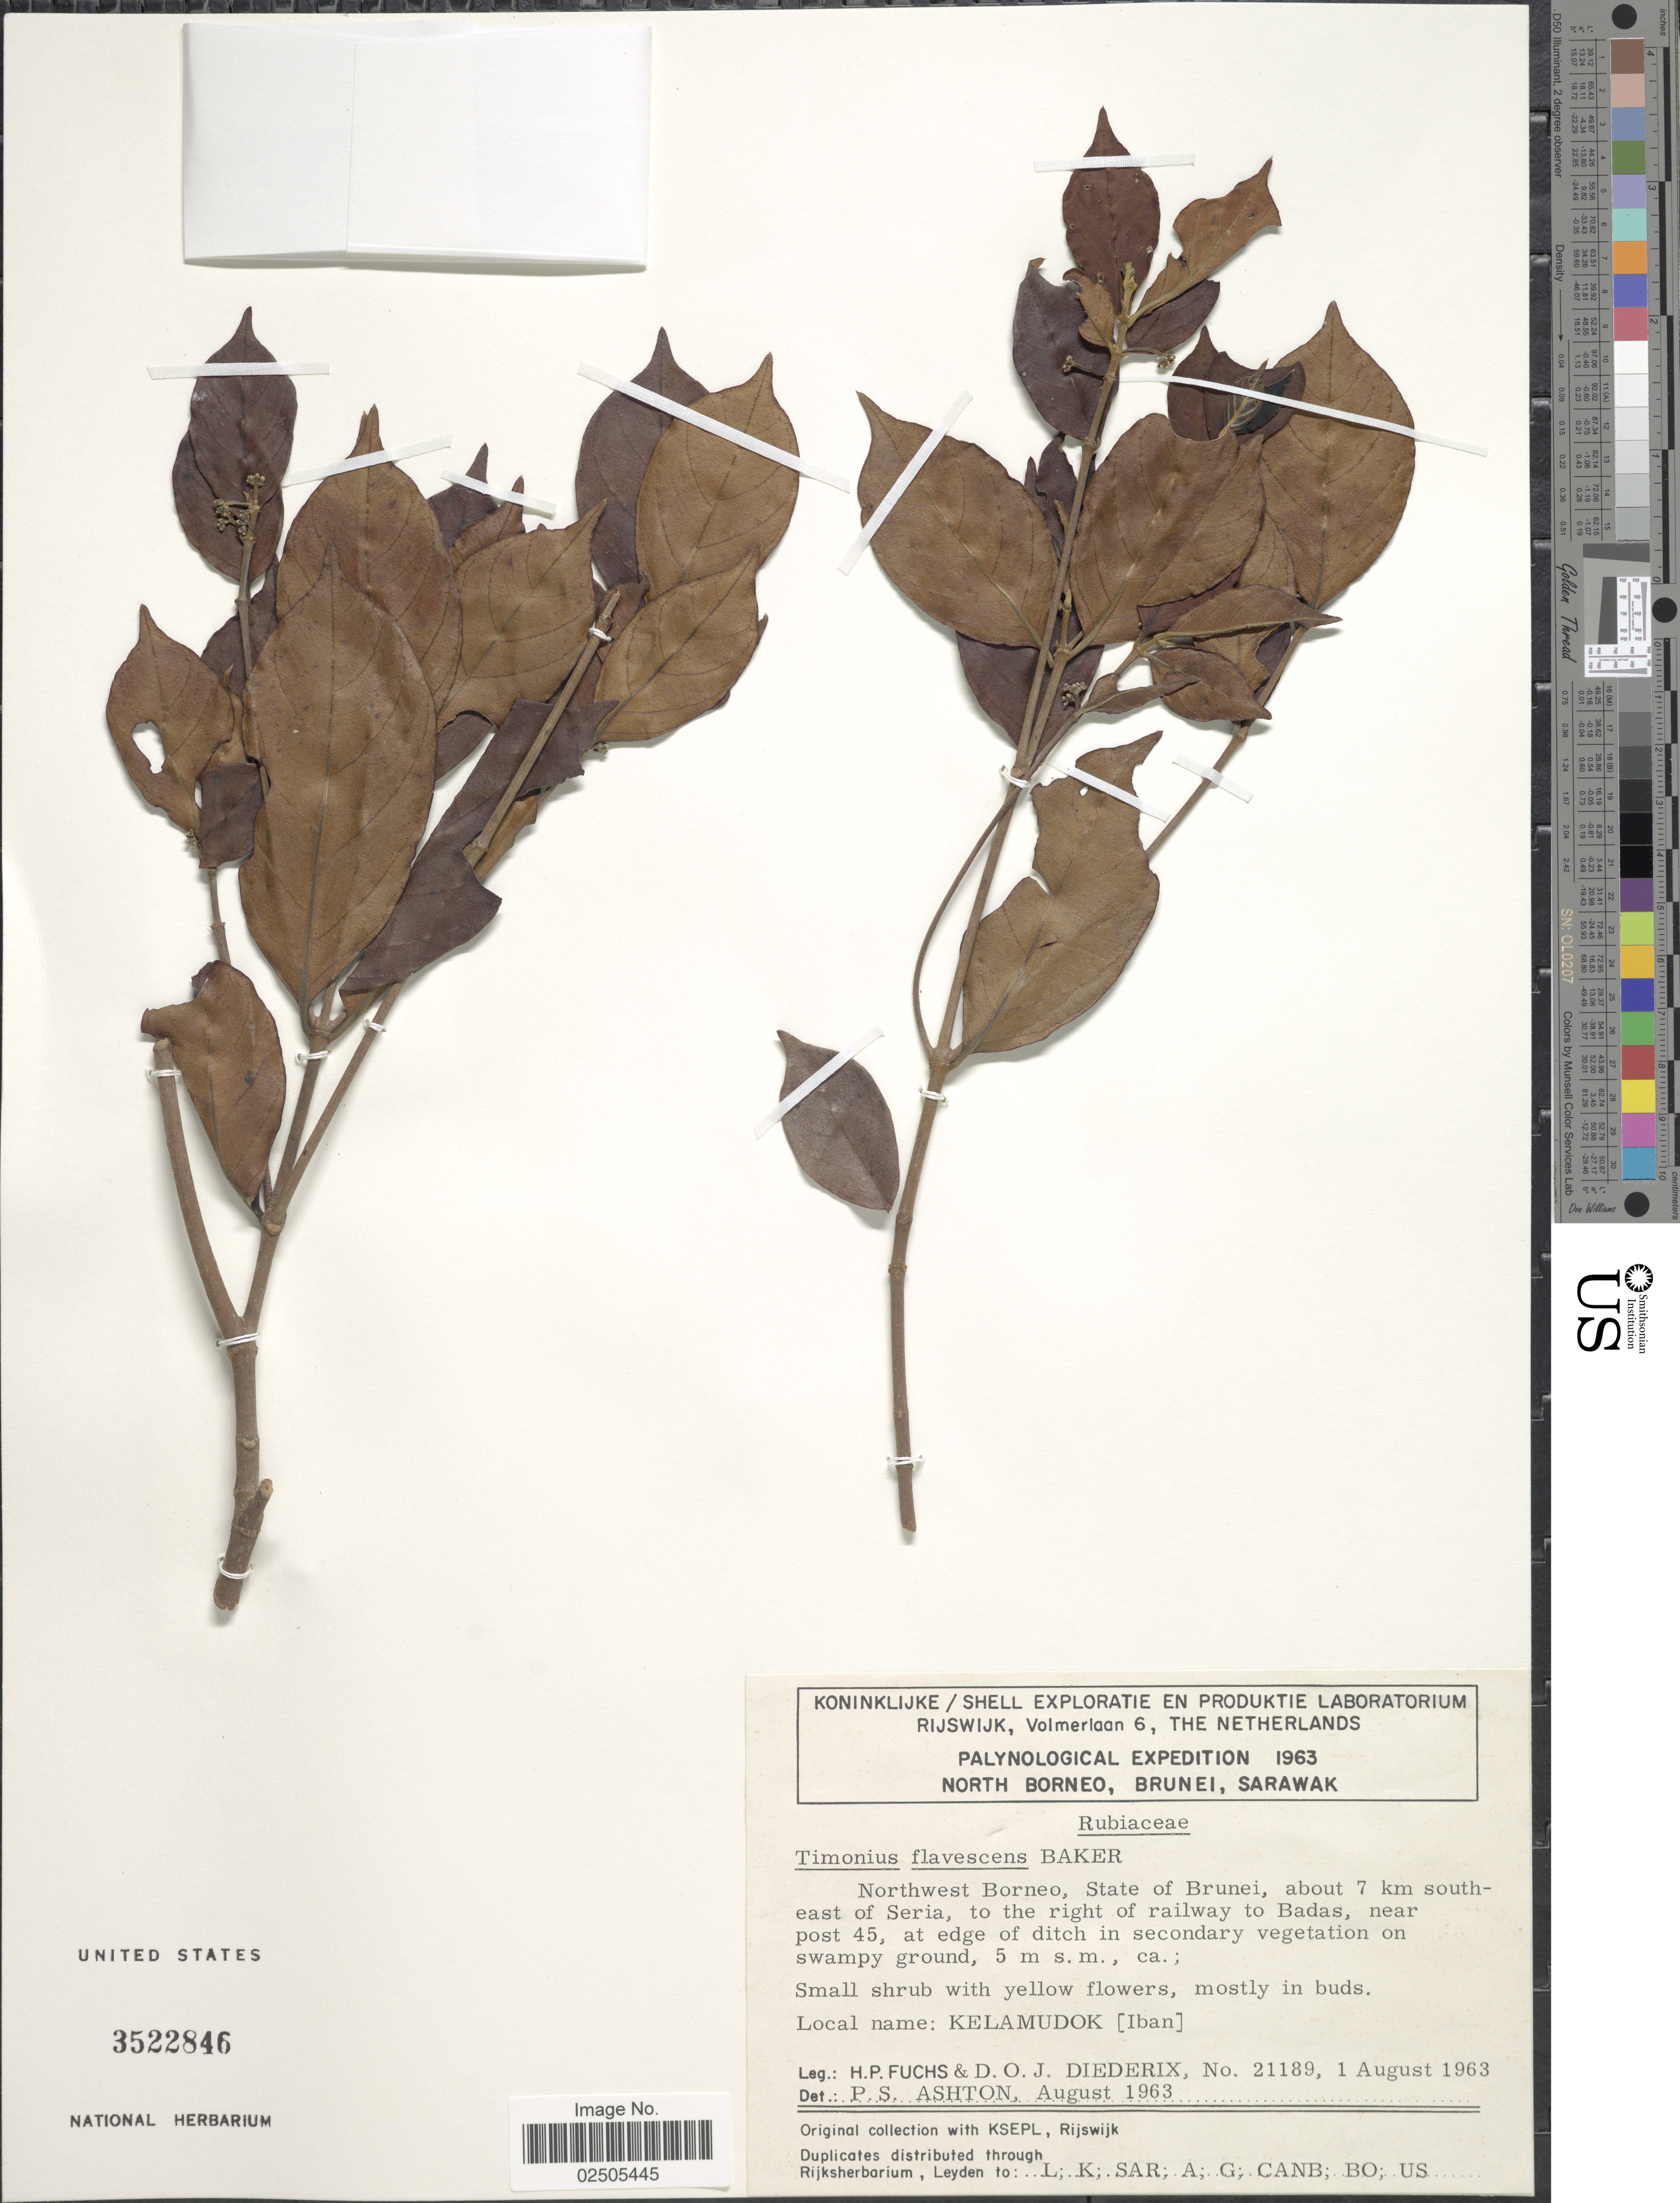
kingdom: Plantae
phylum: Tracheophyta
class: Magnoliopsida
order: Gentianales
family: Rubiaceae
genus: Timonius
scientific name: Timonius flavescens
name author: (Jack) Baker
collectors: H. P. Fuchs & D. Diederix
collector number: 21189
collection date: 1963-08-01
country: Malaysia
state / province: Sarawak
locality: North Borneo, Brunei, Sarawak, Northwest Borneo, State of Brunei, about 7 km southeast of Seria, to the right of railway to Badas, near post 45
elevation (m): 5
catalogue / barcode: US 3522846